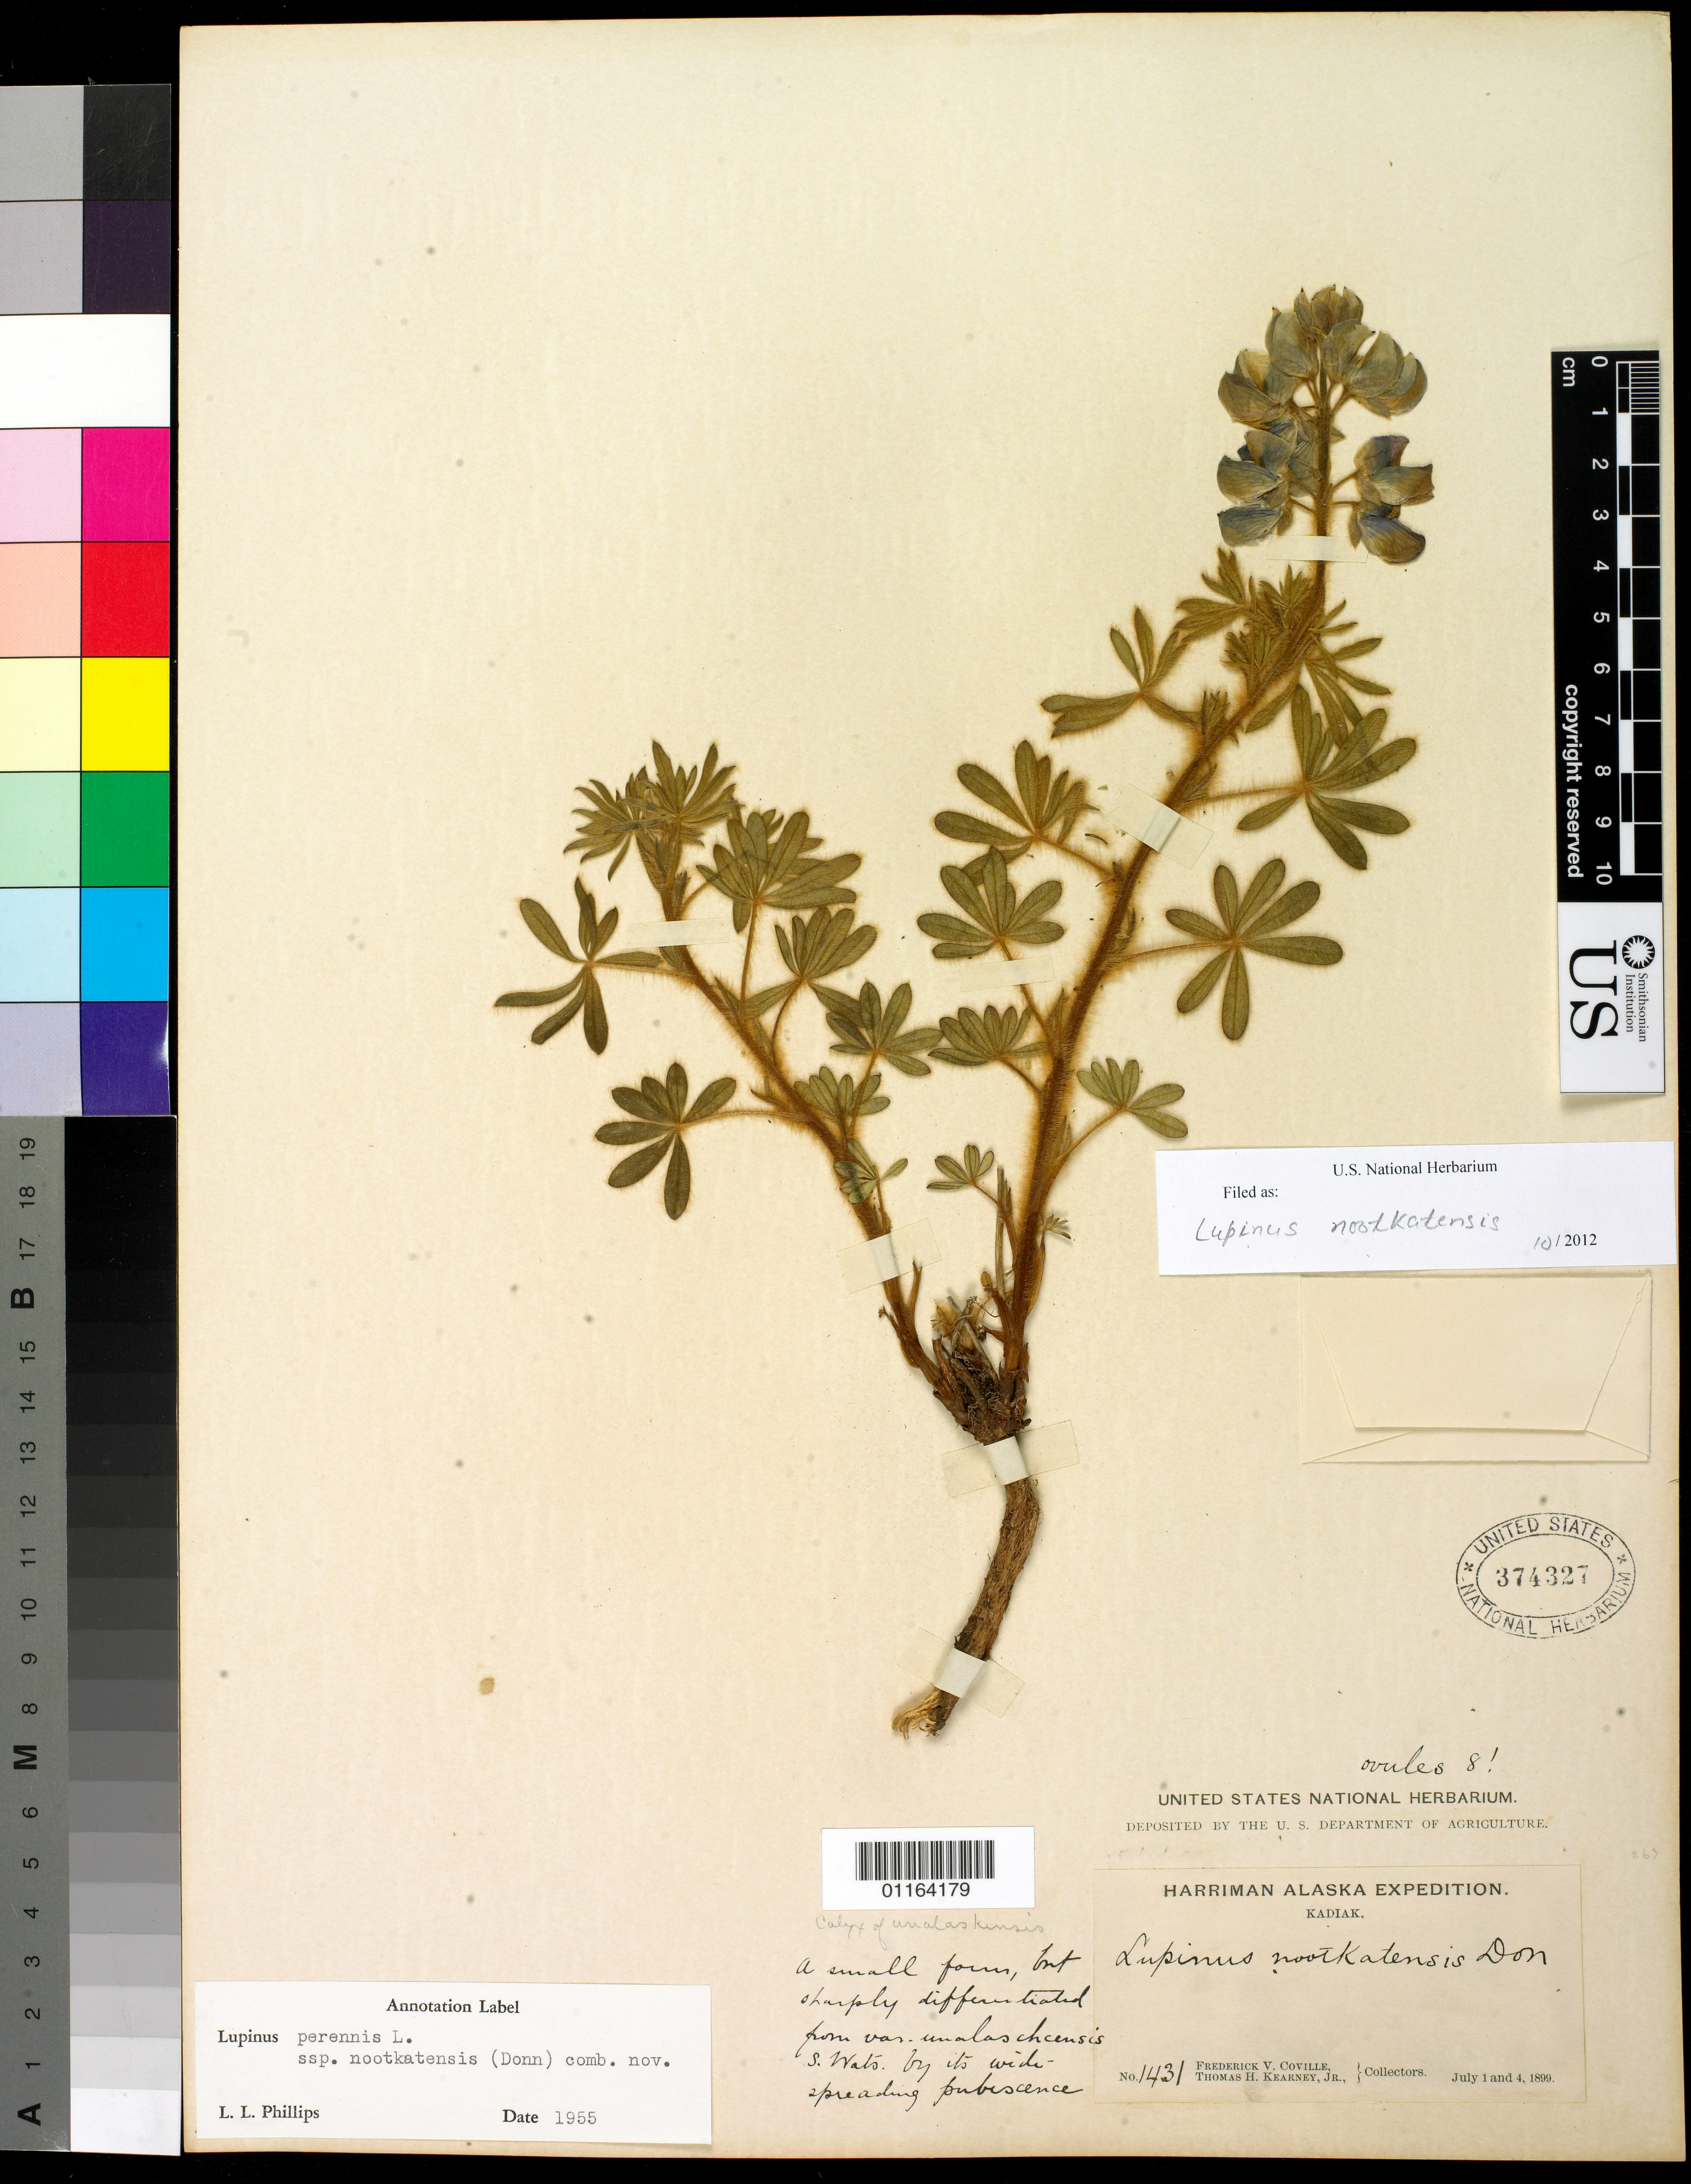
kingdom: Plantae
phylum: Tracheophyta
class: Magnoliopsida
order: Fabales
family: Fabaceae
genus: Lupinus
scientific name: Lupinus nootkatensis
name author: Donn ex Sims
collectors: F. V. Coville & T. H. Kearney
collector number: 1431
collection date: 1899-07-01/1899-07-04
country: United States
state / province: Alaska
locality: Kadiak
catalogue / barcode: US 374327